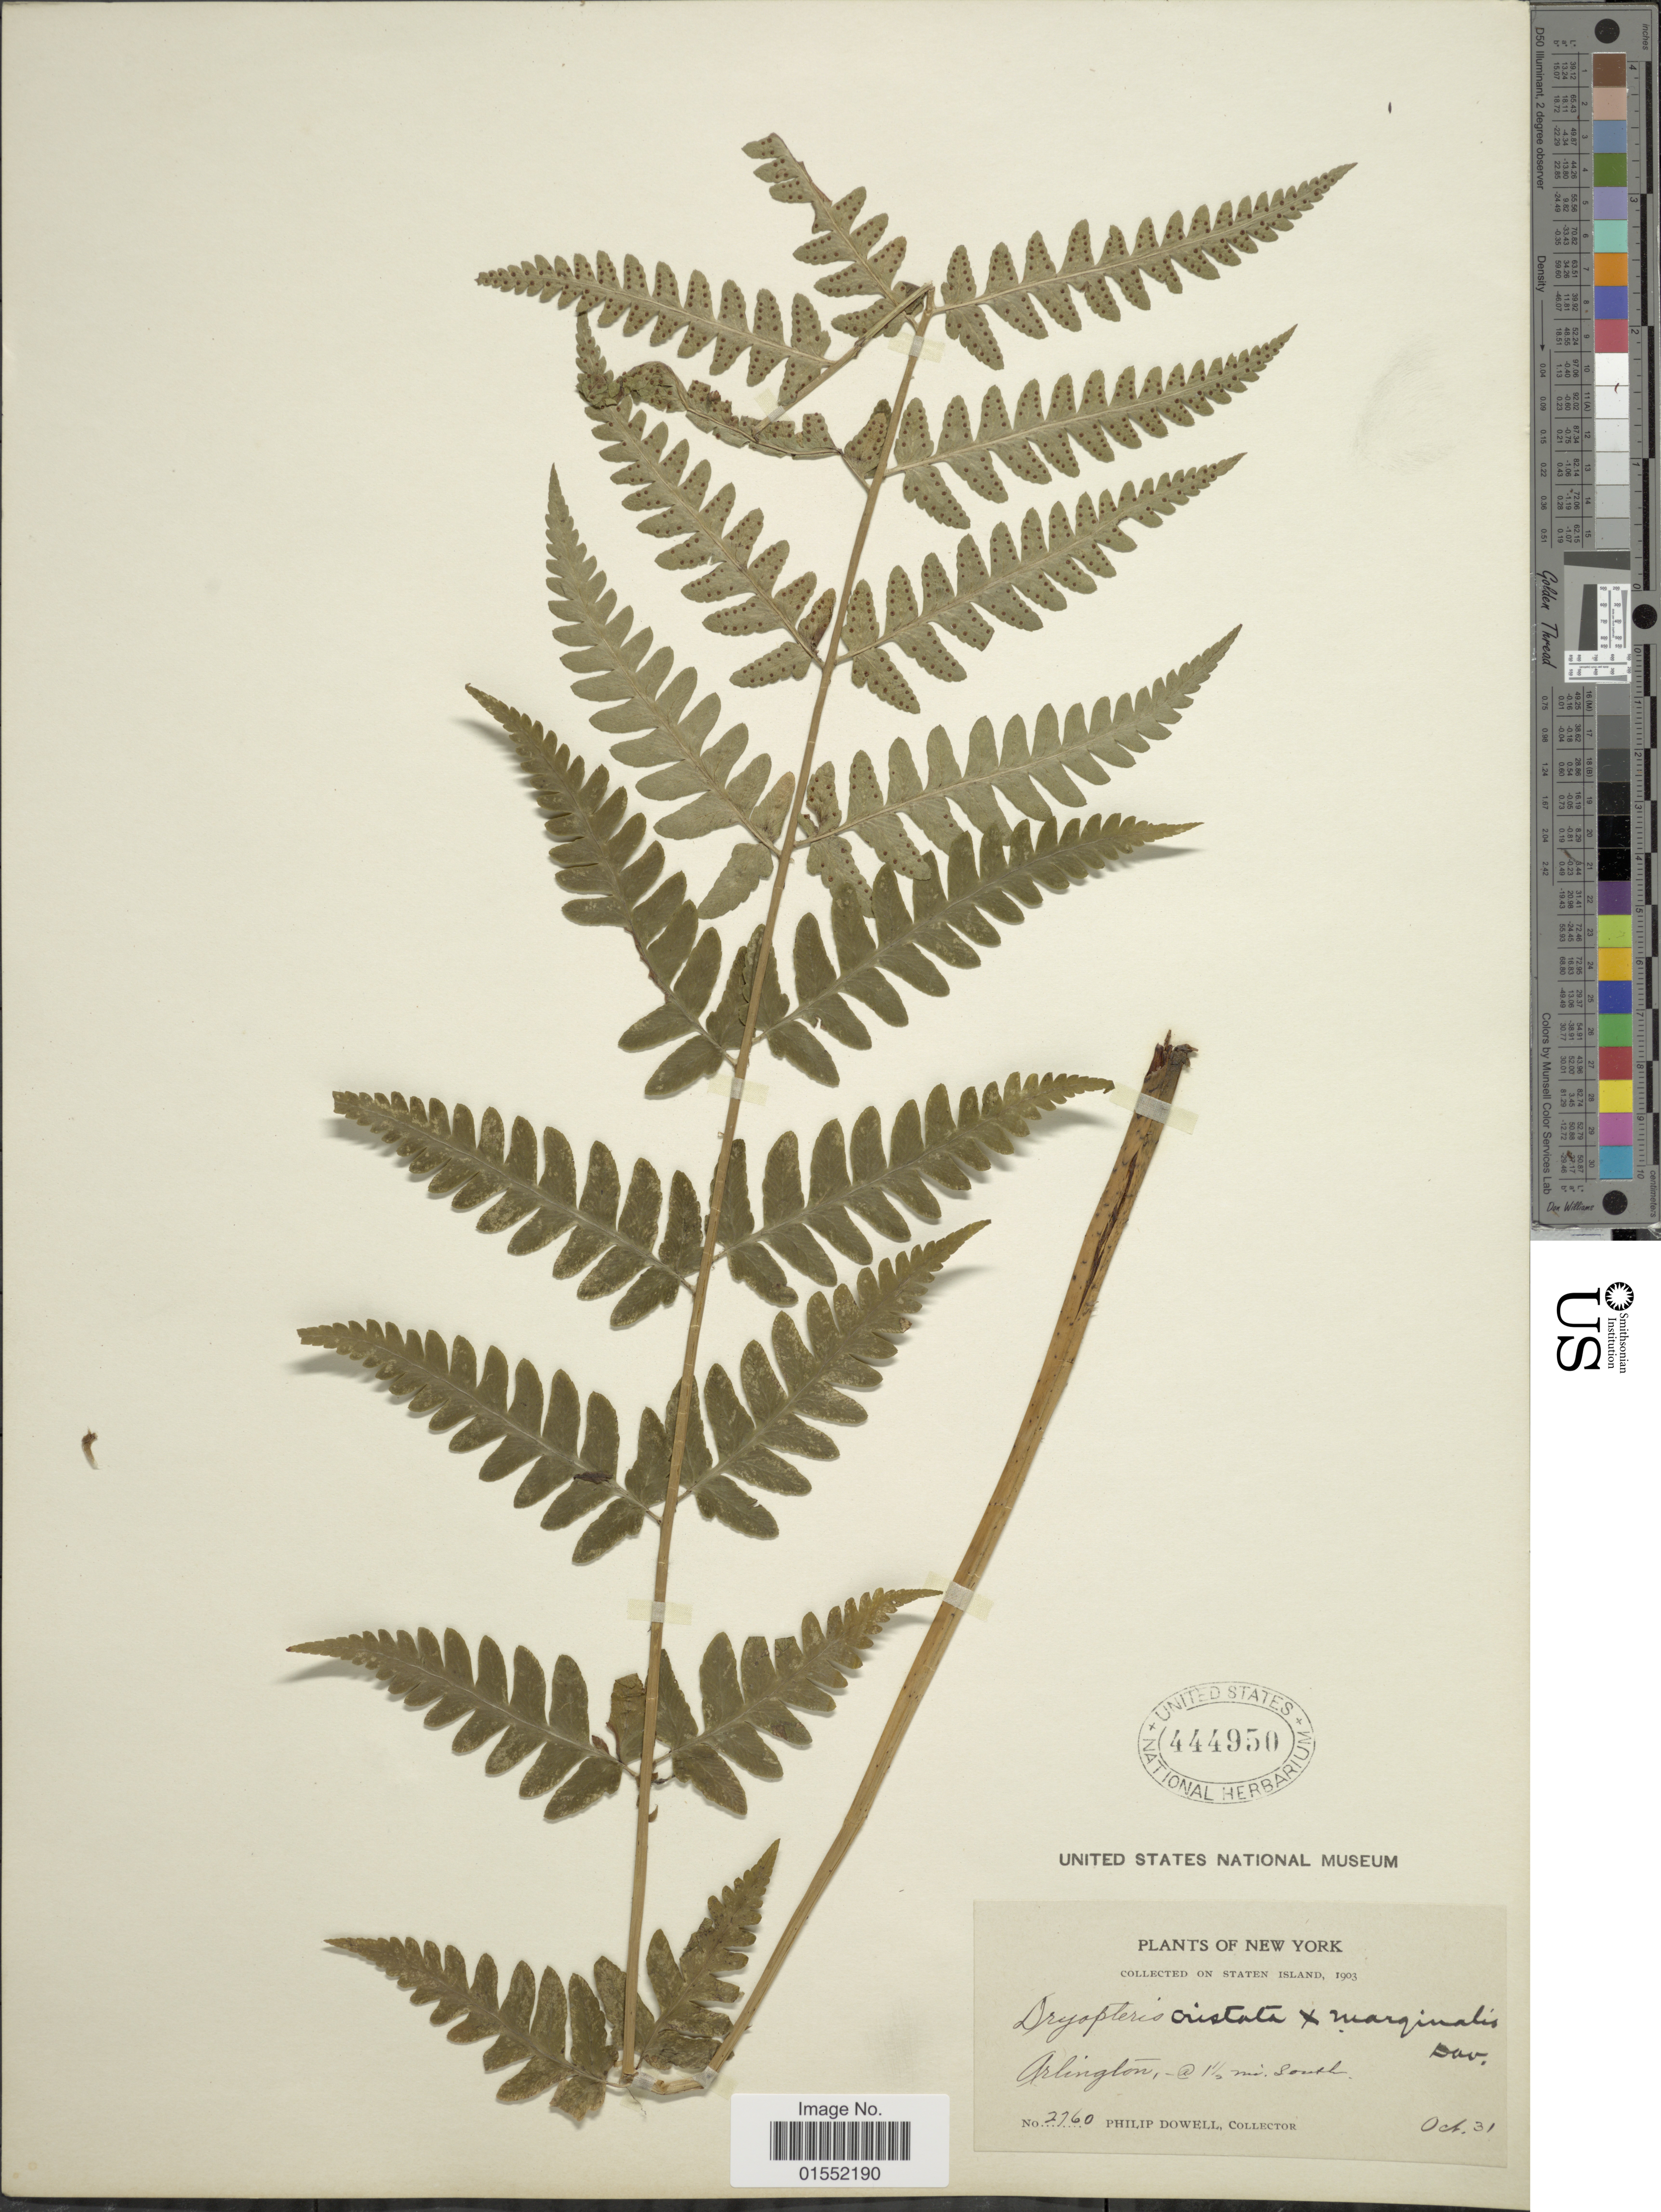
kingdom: Plantae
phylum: Tracheophyta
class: Polypodiopsida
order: Polypodiales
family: Dryopteridaceae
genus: Dryopteris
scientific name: Dryopteris x slossoniae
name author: Wherry ex Lellinger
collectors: P. Dowell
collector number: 2760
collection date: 1903-10-31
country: United States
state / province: New York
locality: On Staten Island, Arlington, @ 1½ mi. south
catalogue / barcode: US 444950